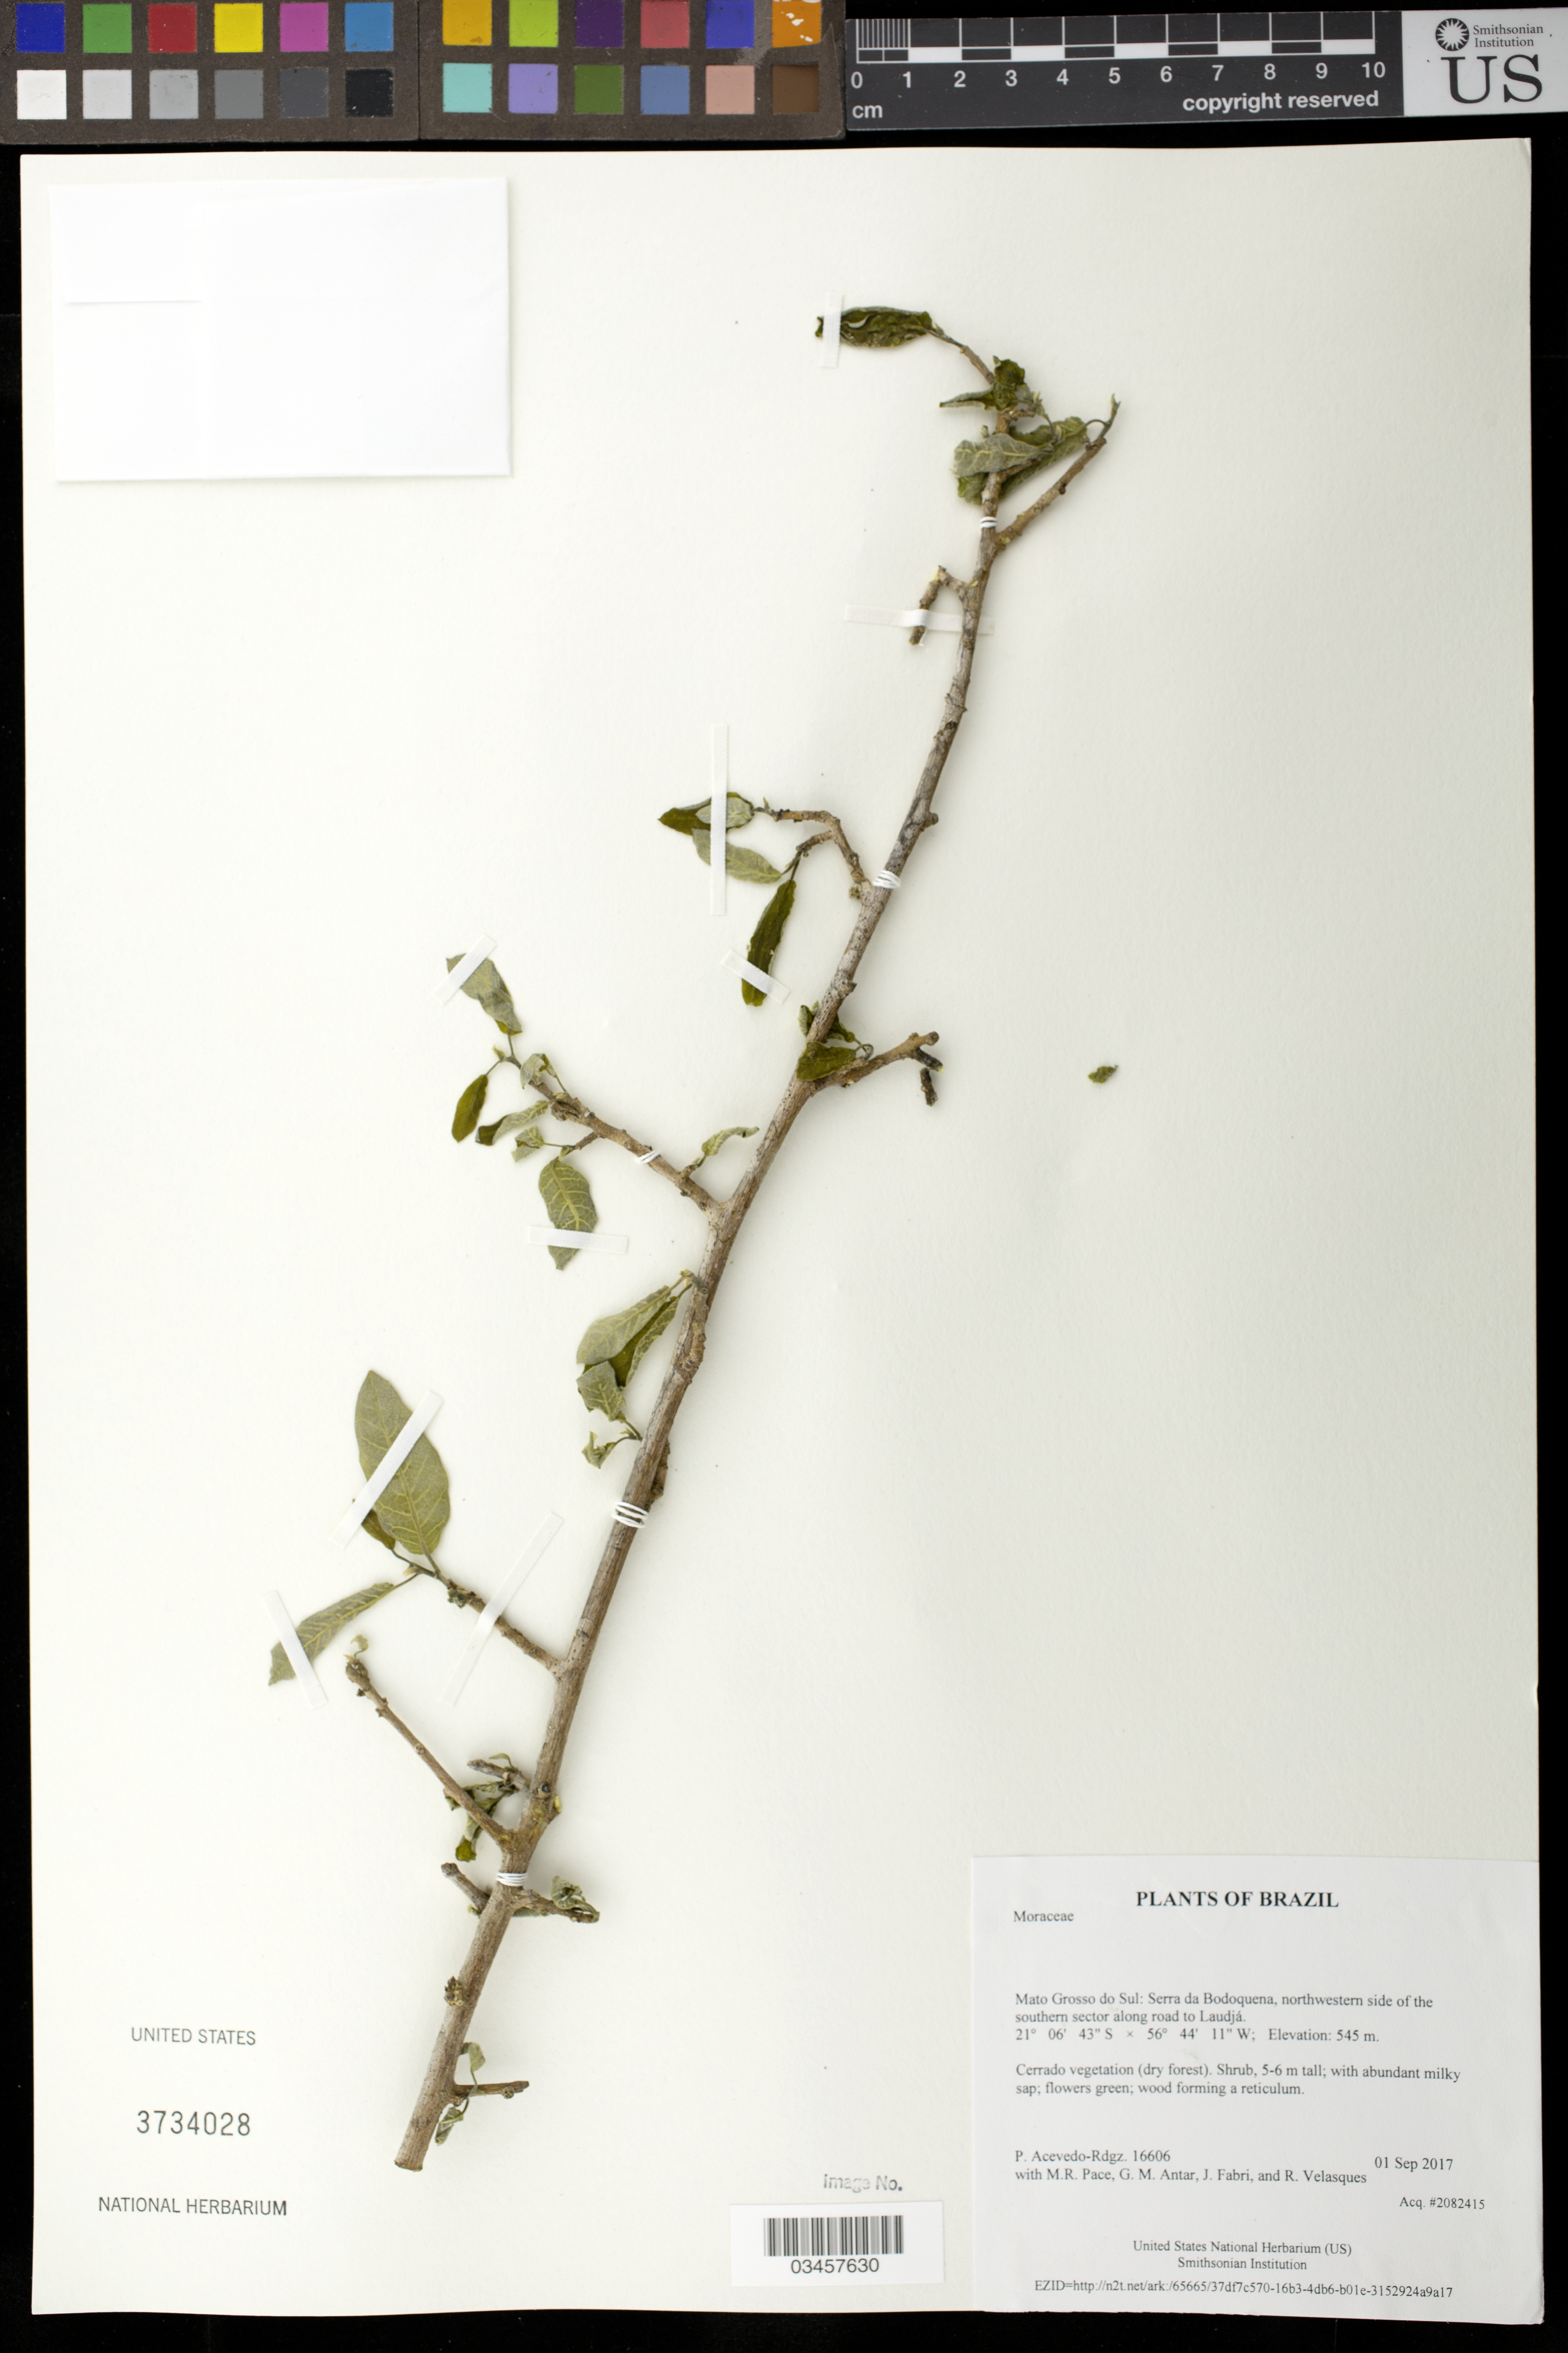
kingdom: Plantae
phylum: Tracheophyta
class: Magnoliopsida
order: Rosales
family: Moraceae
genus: Sorocea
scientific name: Sorocea sprucei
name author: (Baill.) J.F. Macbr.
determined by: Acevedo-Rodríguez, P., (BOT), Smithsonian Institution - National Museum of Natural History (UNITED STATES)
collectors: P. Acevedo-Rodr., M. R. Pace, G. M. Antar, J. Fabri & R. Velasques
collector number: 16606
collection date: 2017-09-01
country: Brazil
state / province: Mato Grosso do Sul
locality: Serra da Bodoquena, northwestern side of the southern sector along road to Laudjá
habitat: Cerrado vegetation (dry forest)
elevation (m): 545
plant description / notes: US, NY, MO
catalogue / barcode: US 3734028